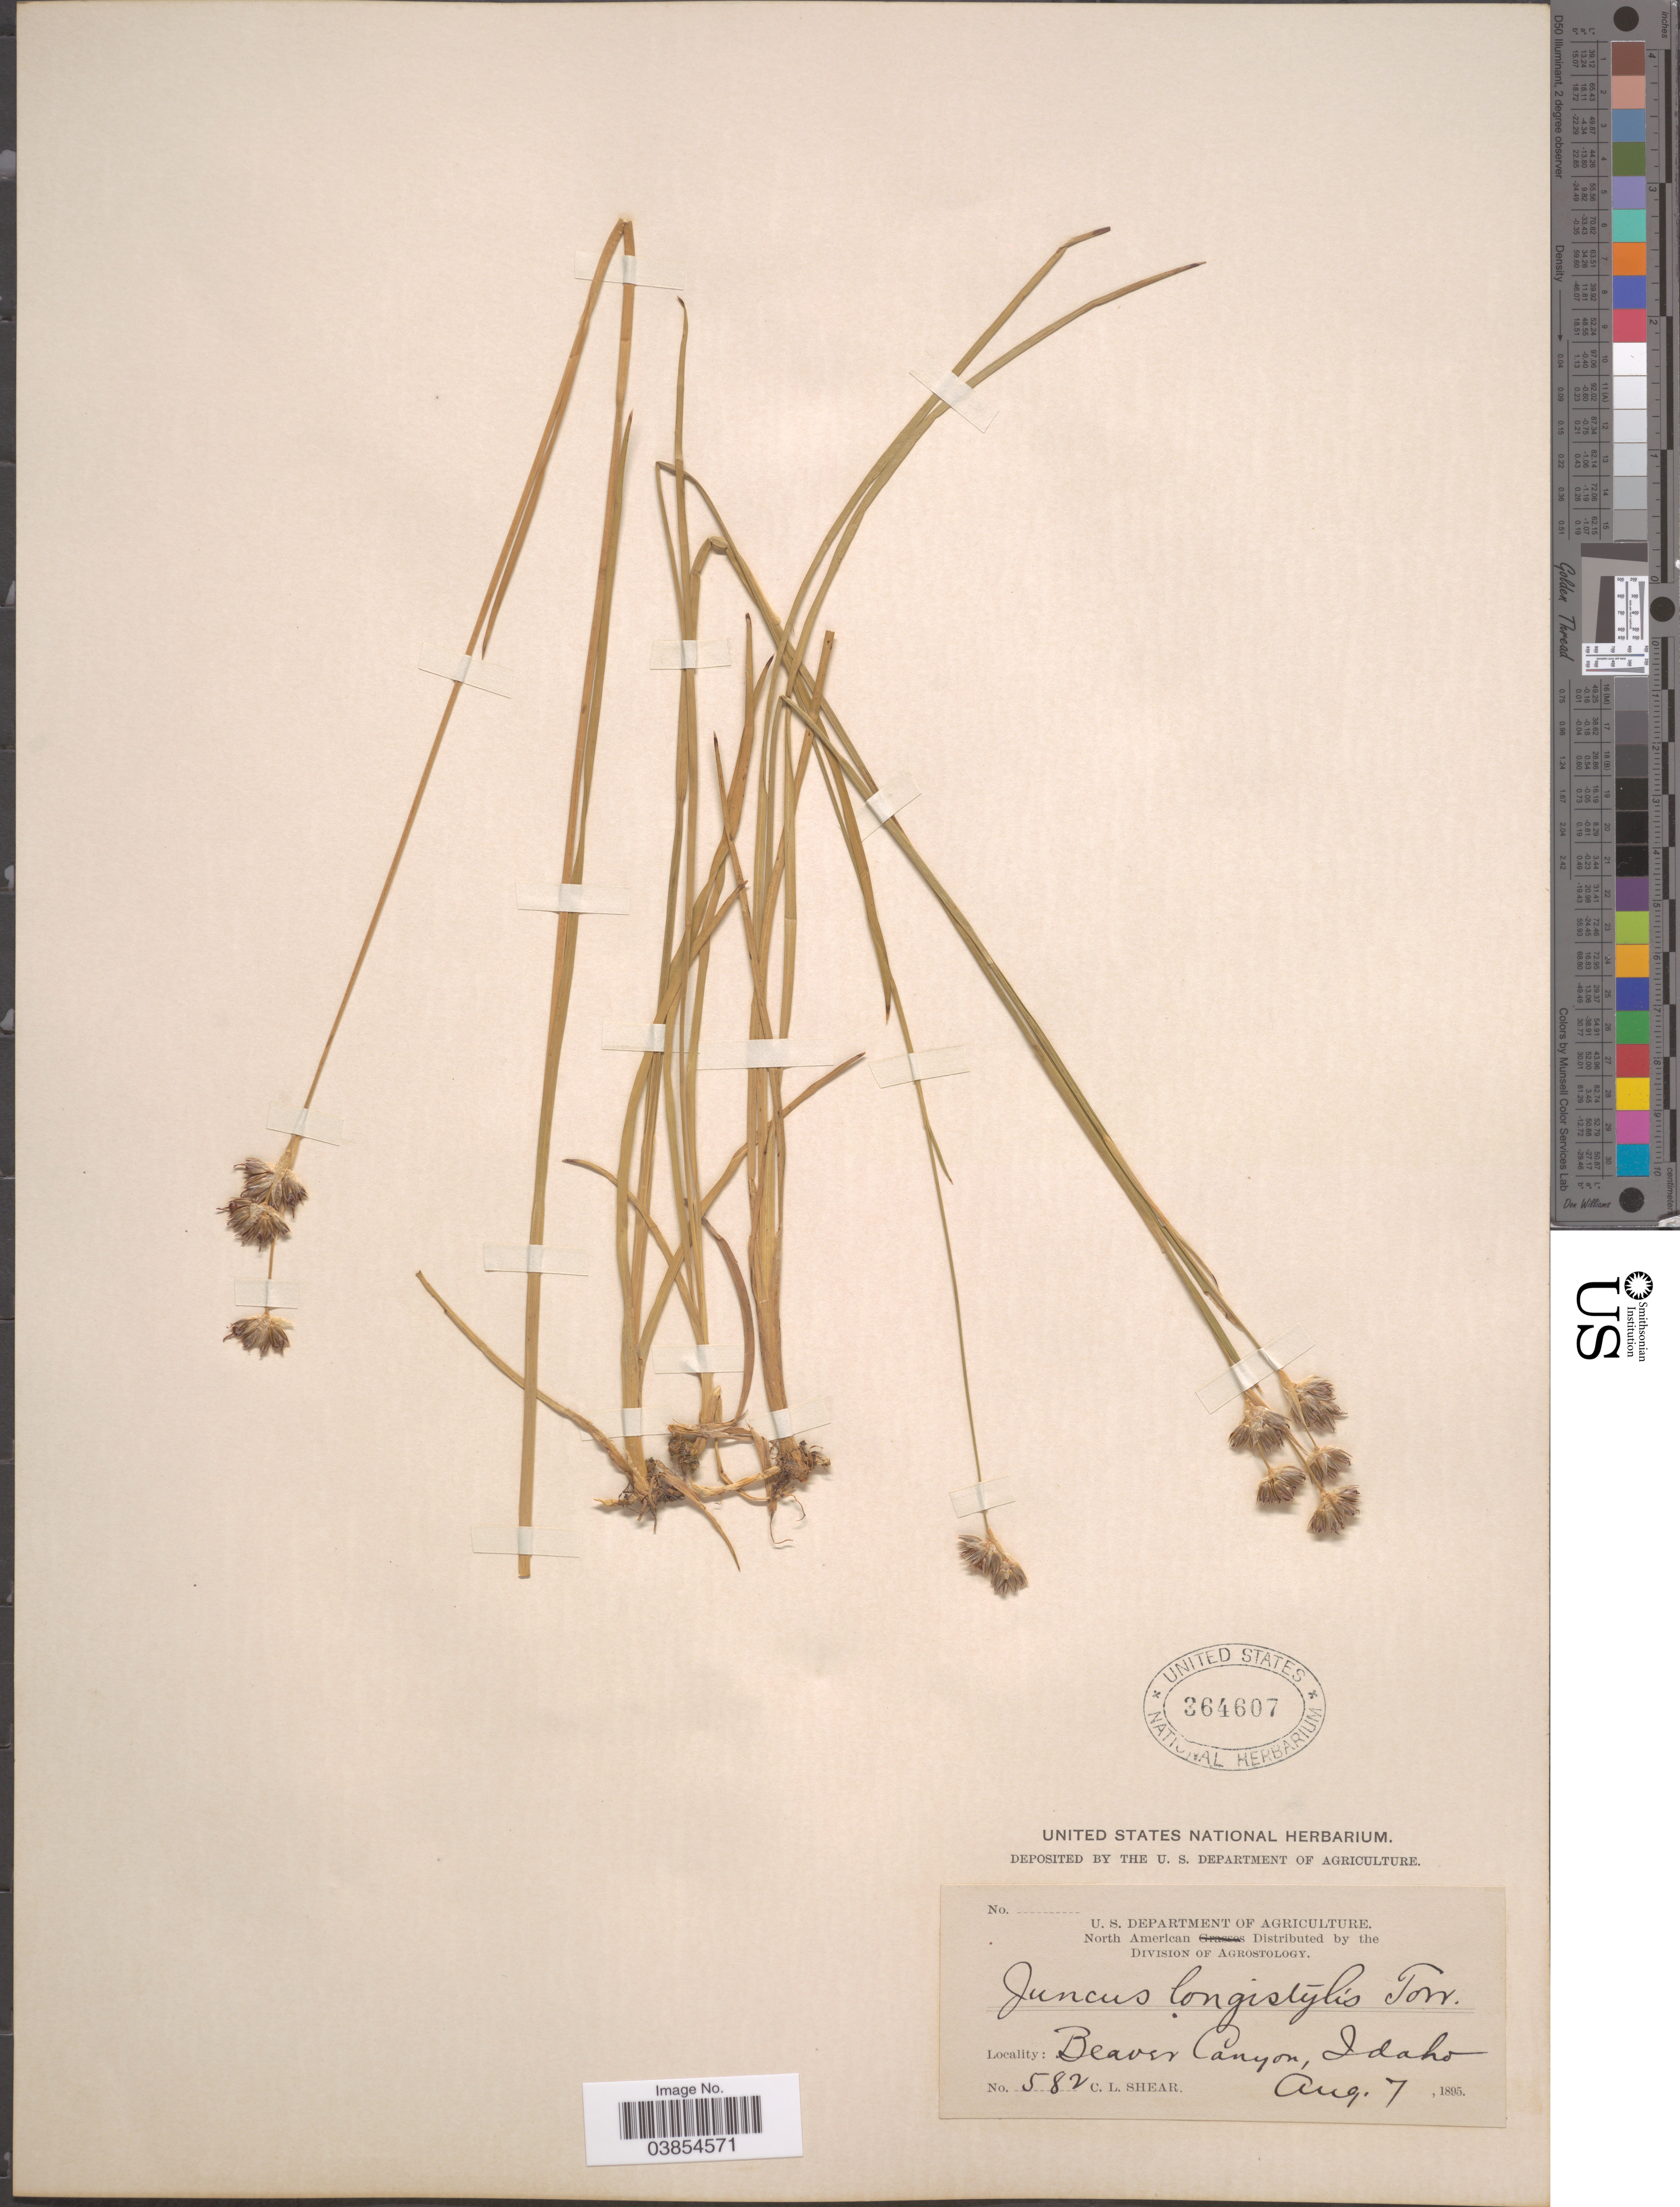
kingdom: Plantae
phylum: Tracheophyta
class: Liliopsida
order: Poales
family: Juncaceae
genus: Juncus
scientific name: Juncus longistylis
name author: Torr.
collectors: C. L. Shear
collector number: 582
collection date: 1895-08-07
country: United States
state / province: Idaho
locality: Beaver Canyon.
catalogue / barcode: US 364607